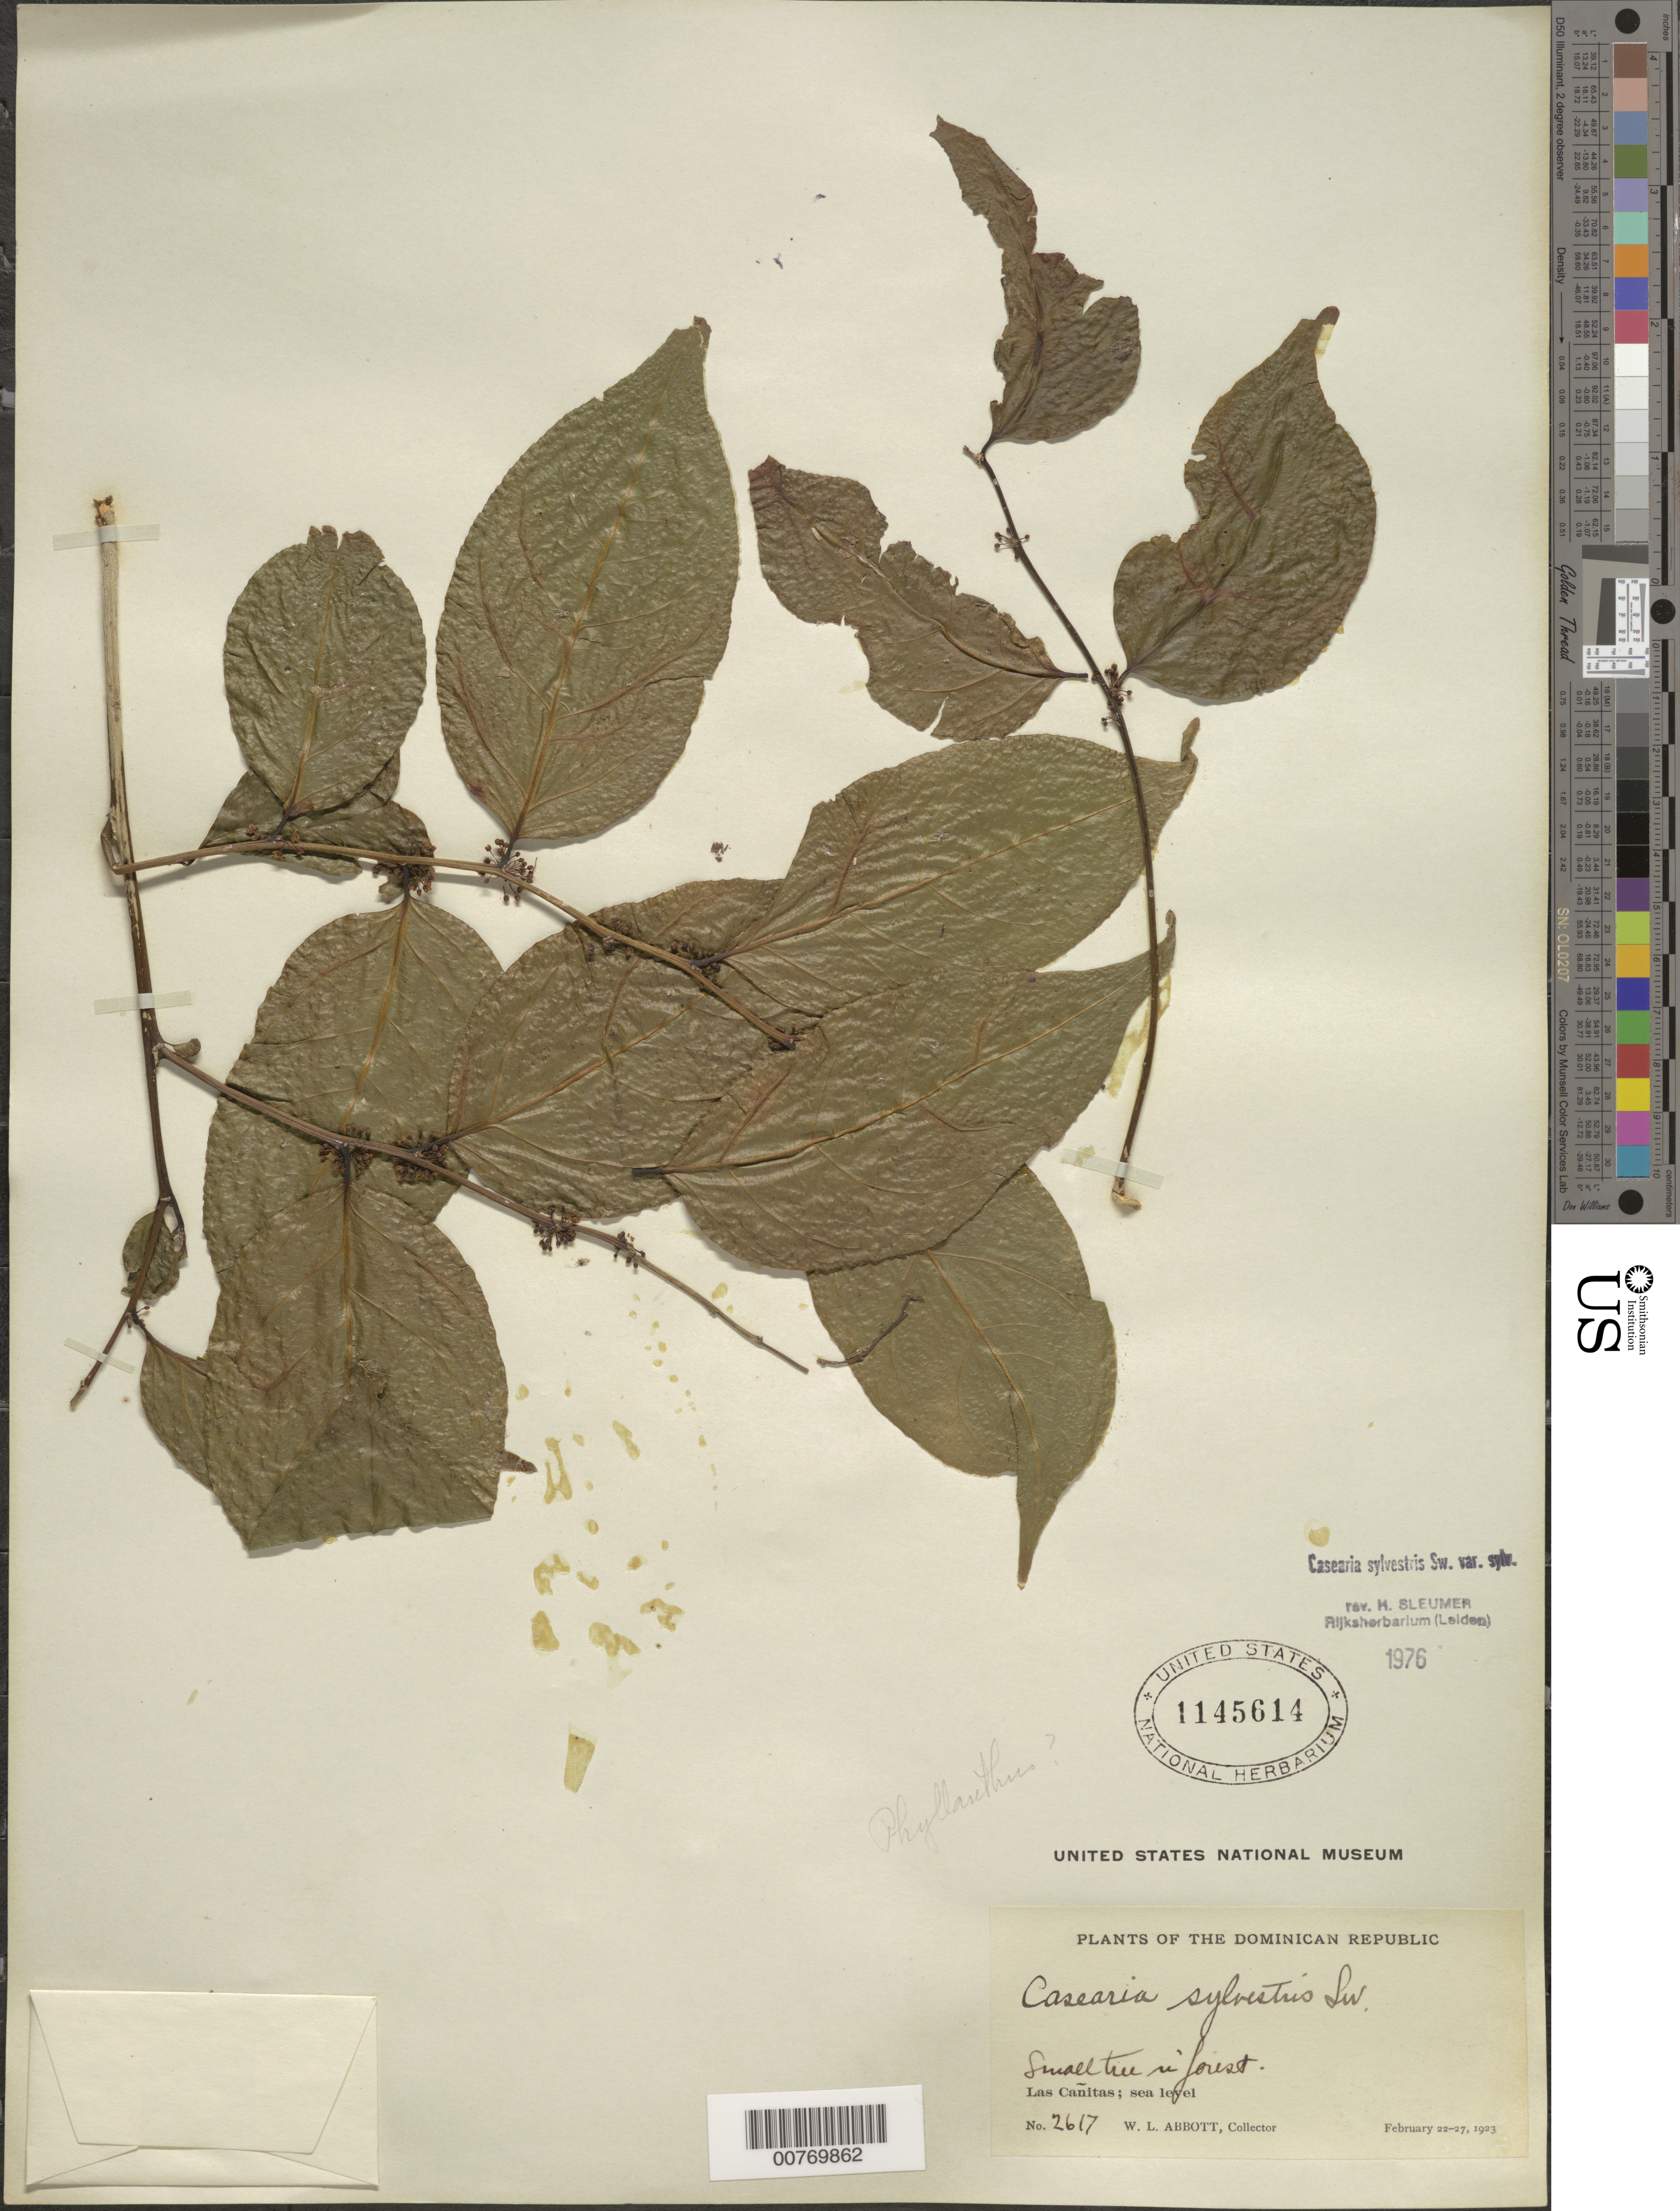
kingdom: Plantae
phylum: Tracheophyta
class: Magnoliopsida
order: Malpighiales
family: Salicaceae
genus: Casearia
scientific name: Casearia sylvestris var. sylvestris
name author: Sw.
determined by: Sleumer, H. O.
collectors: W. L. Abbott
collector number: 2617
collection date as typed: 22 Feb 1923 to 27 Feb 1923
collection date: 1923-02-22/1923-02-27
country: Dominican Republic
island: Hispaniola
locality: Las Cañitas.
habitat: In forest.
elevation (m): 0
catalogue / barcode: US 1145614